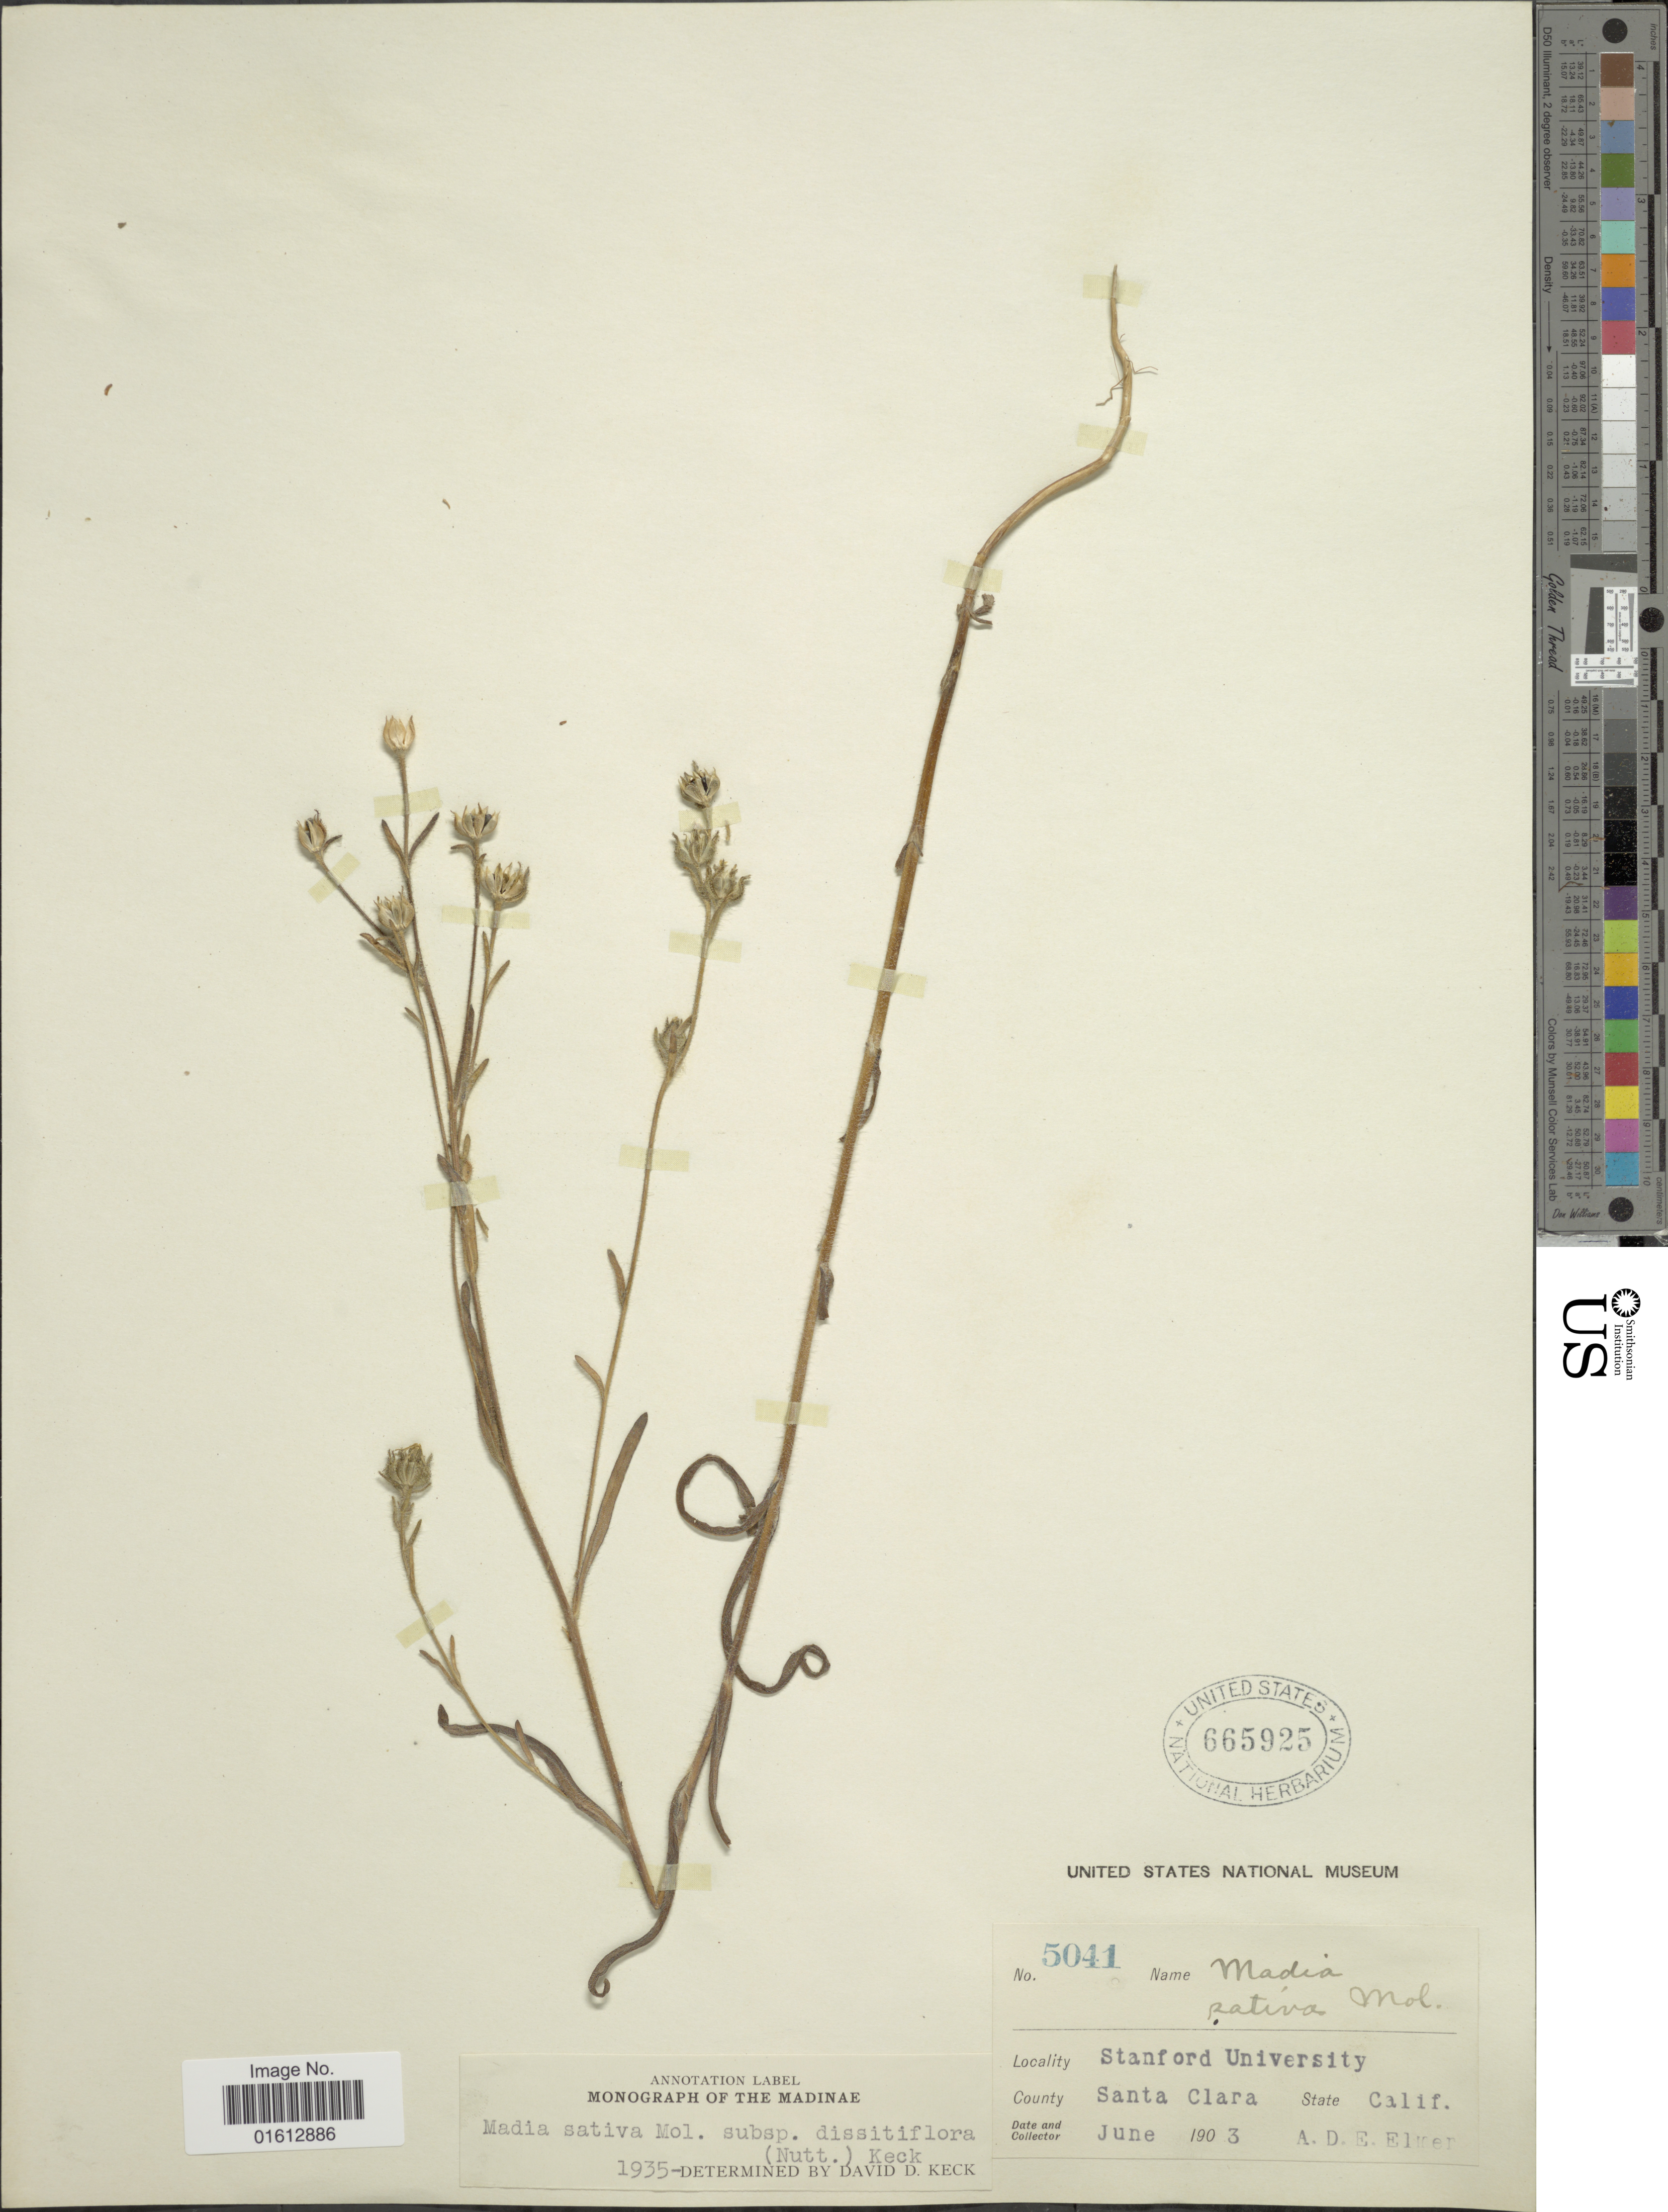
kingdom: Plantae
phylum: Tracheophyta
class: Magnoliopsida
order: Asterales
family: Asteraceae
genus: Madia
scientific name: Madia gracilis subsp. gracilis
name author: (Sm.) D.D. Keck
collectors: A. D. E. Elmer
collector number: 5041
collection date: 1903-06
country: United States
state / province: California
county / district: Santa Clara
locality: Calif. Stanford University, Santa Clara.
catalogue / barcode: US 665925